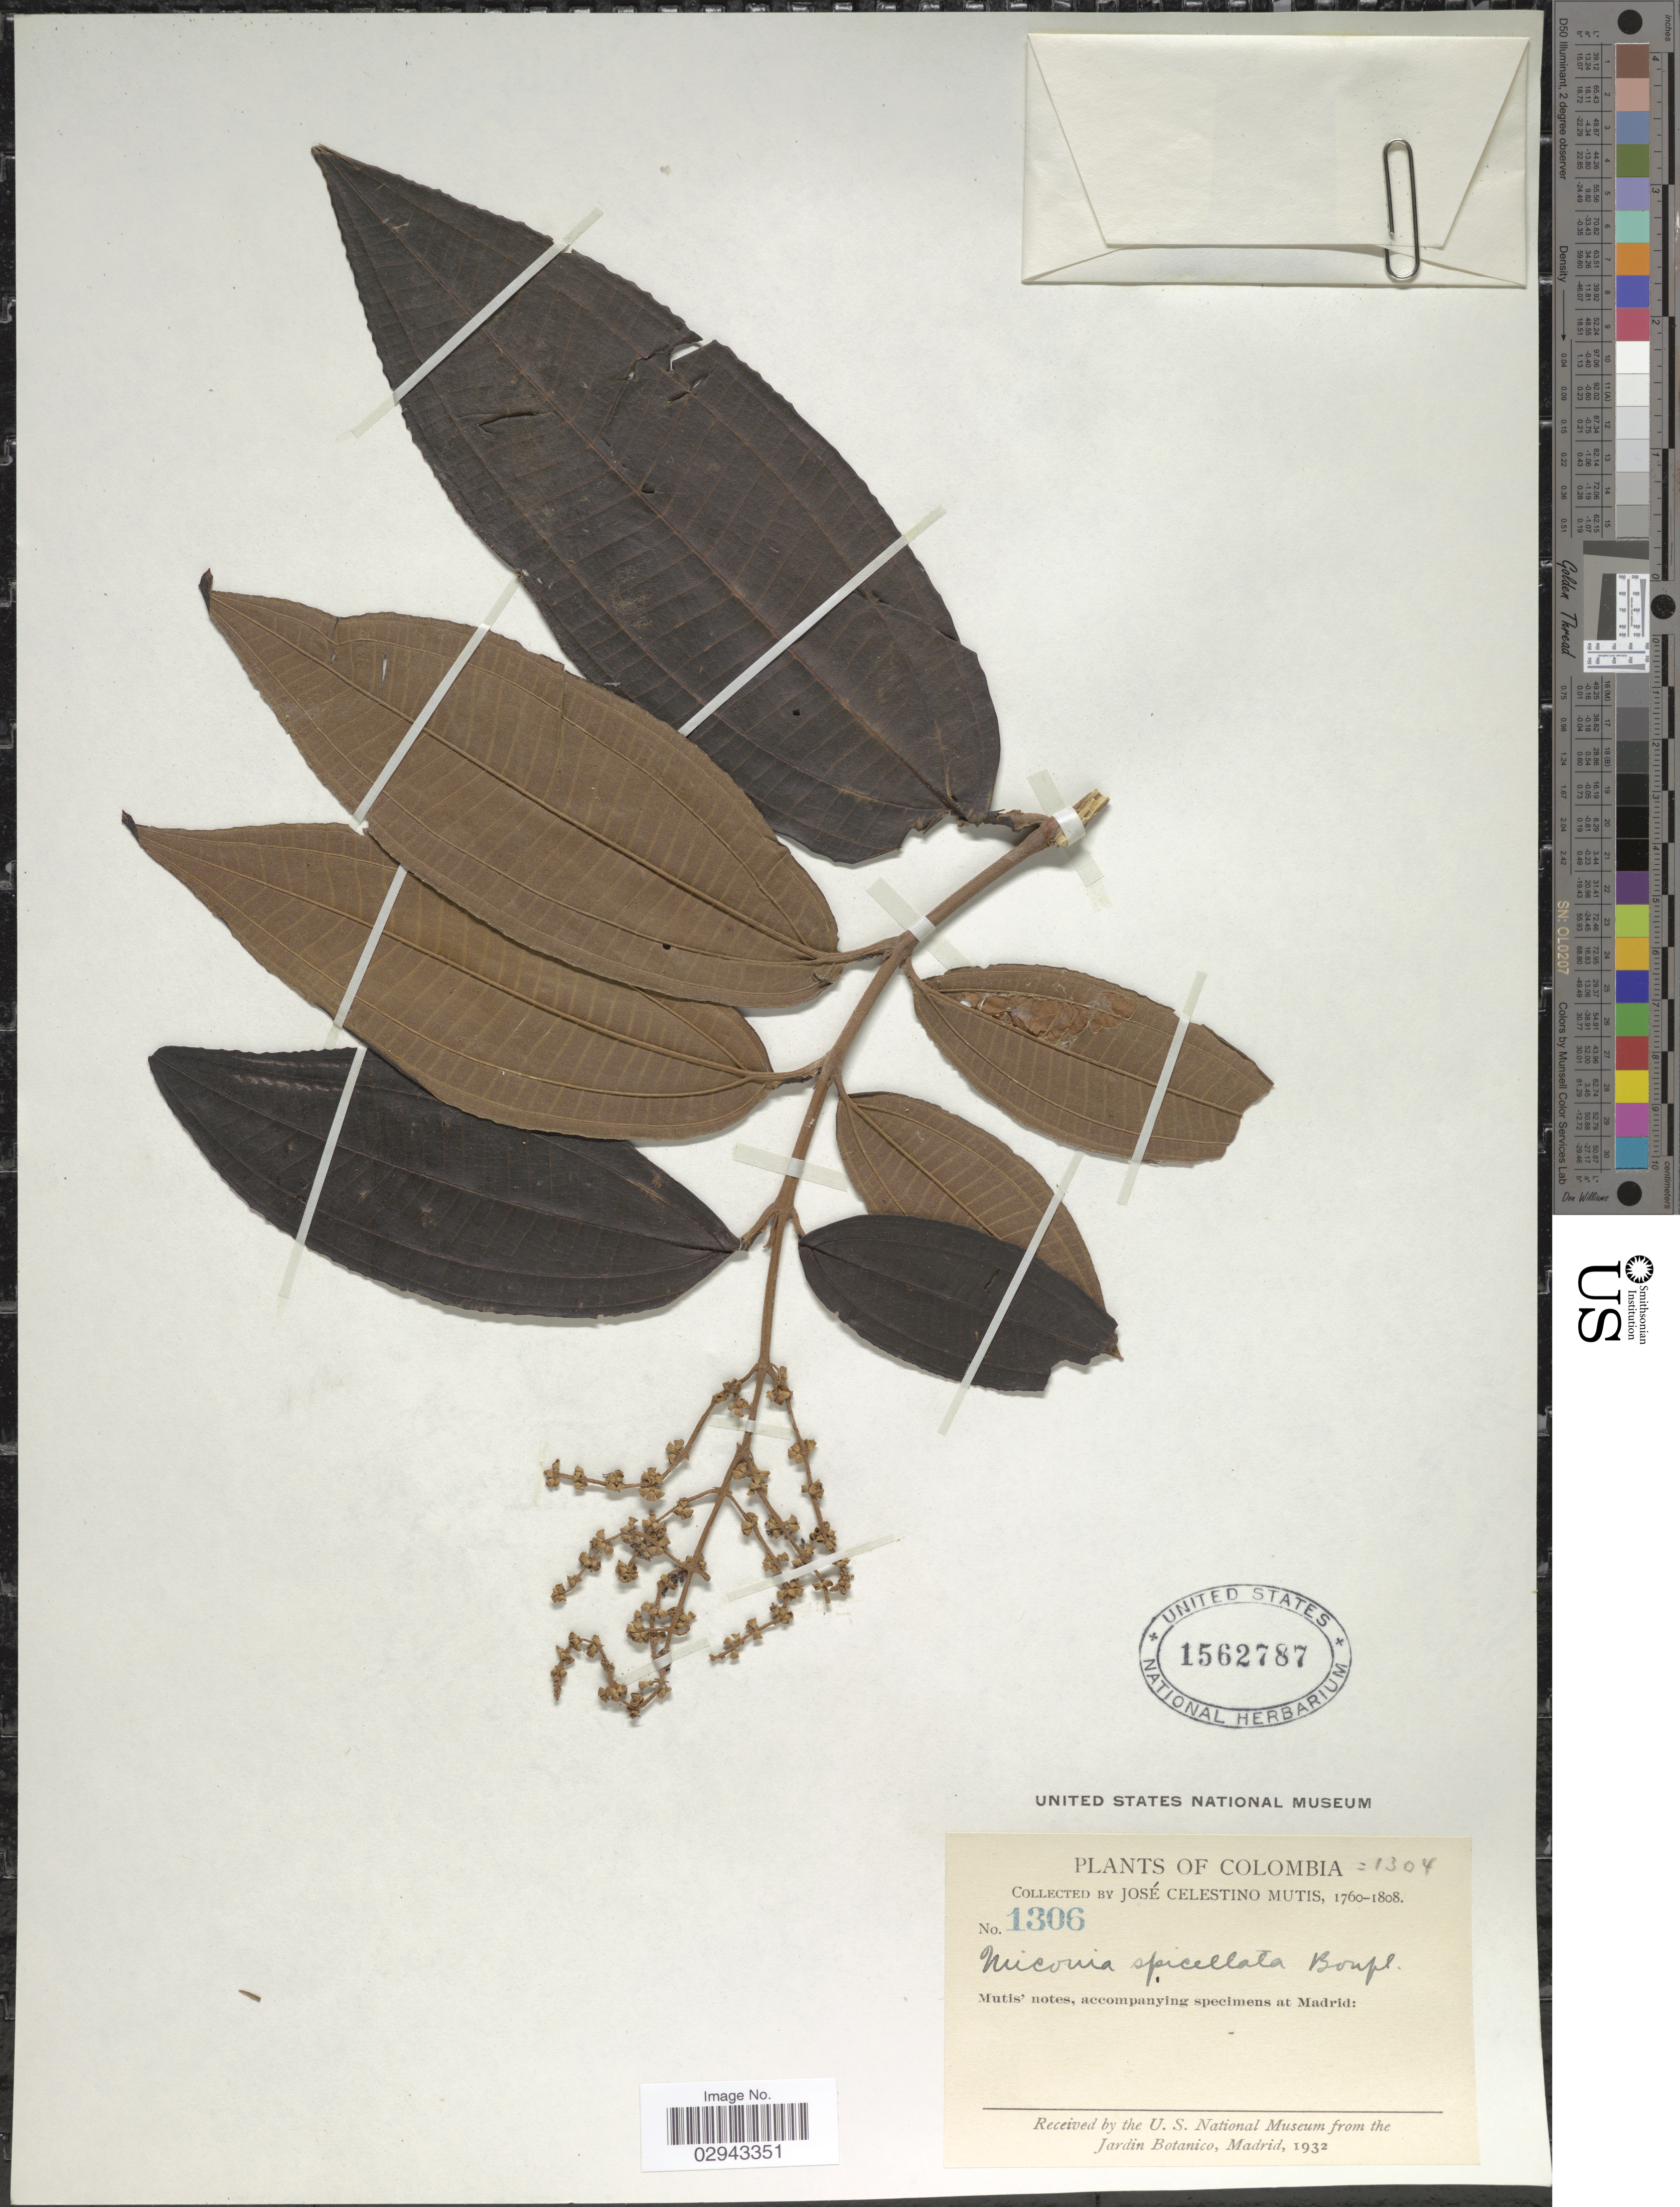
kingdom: Plantae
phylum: Tracheophyta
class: Magnoliopsida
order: Myrtales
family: Melastomataceae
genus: Miconia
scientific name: Miconia spicellata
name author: Bonpl. ex Naudin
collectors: J. C. B. Mutis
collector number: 1306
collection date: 1760/1808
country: Colombia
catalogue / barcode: US 1562787